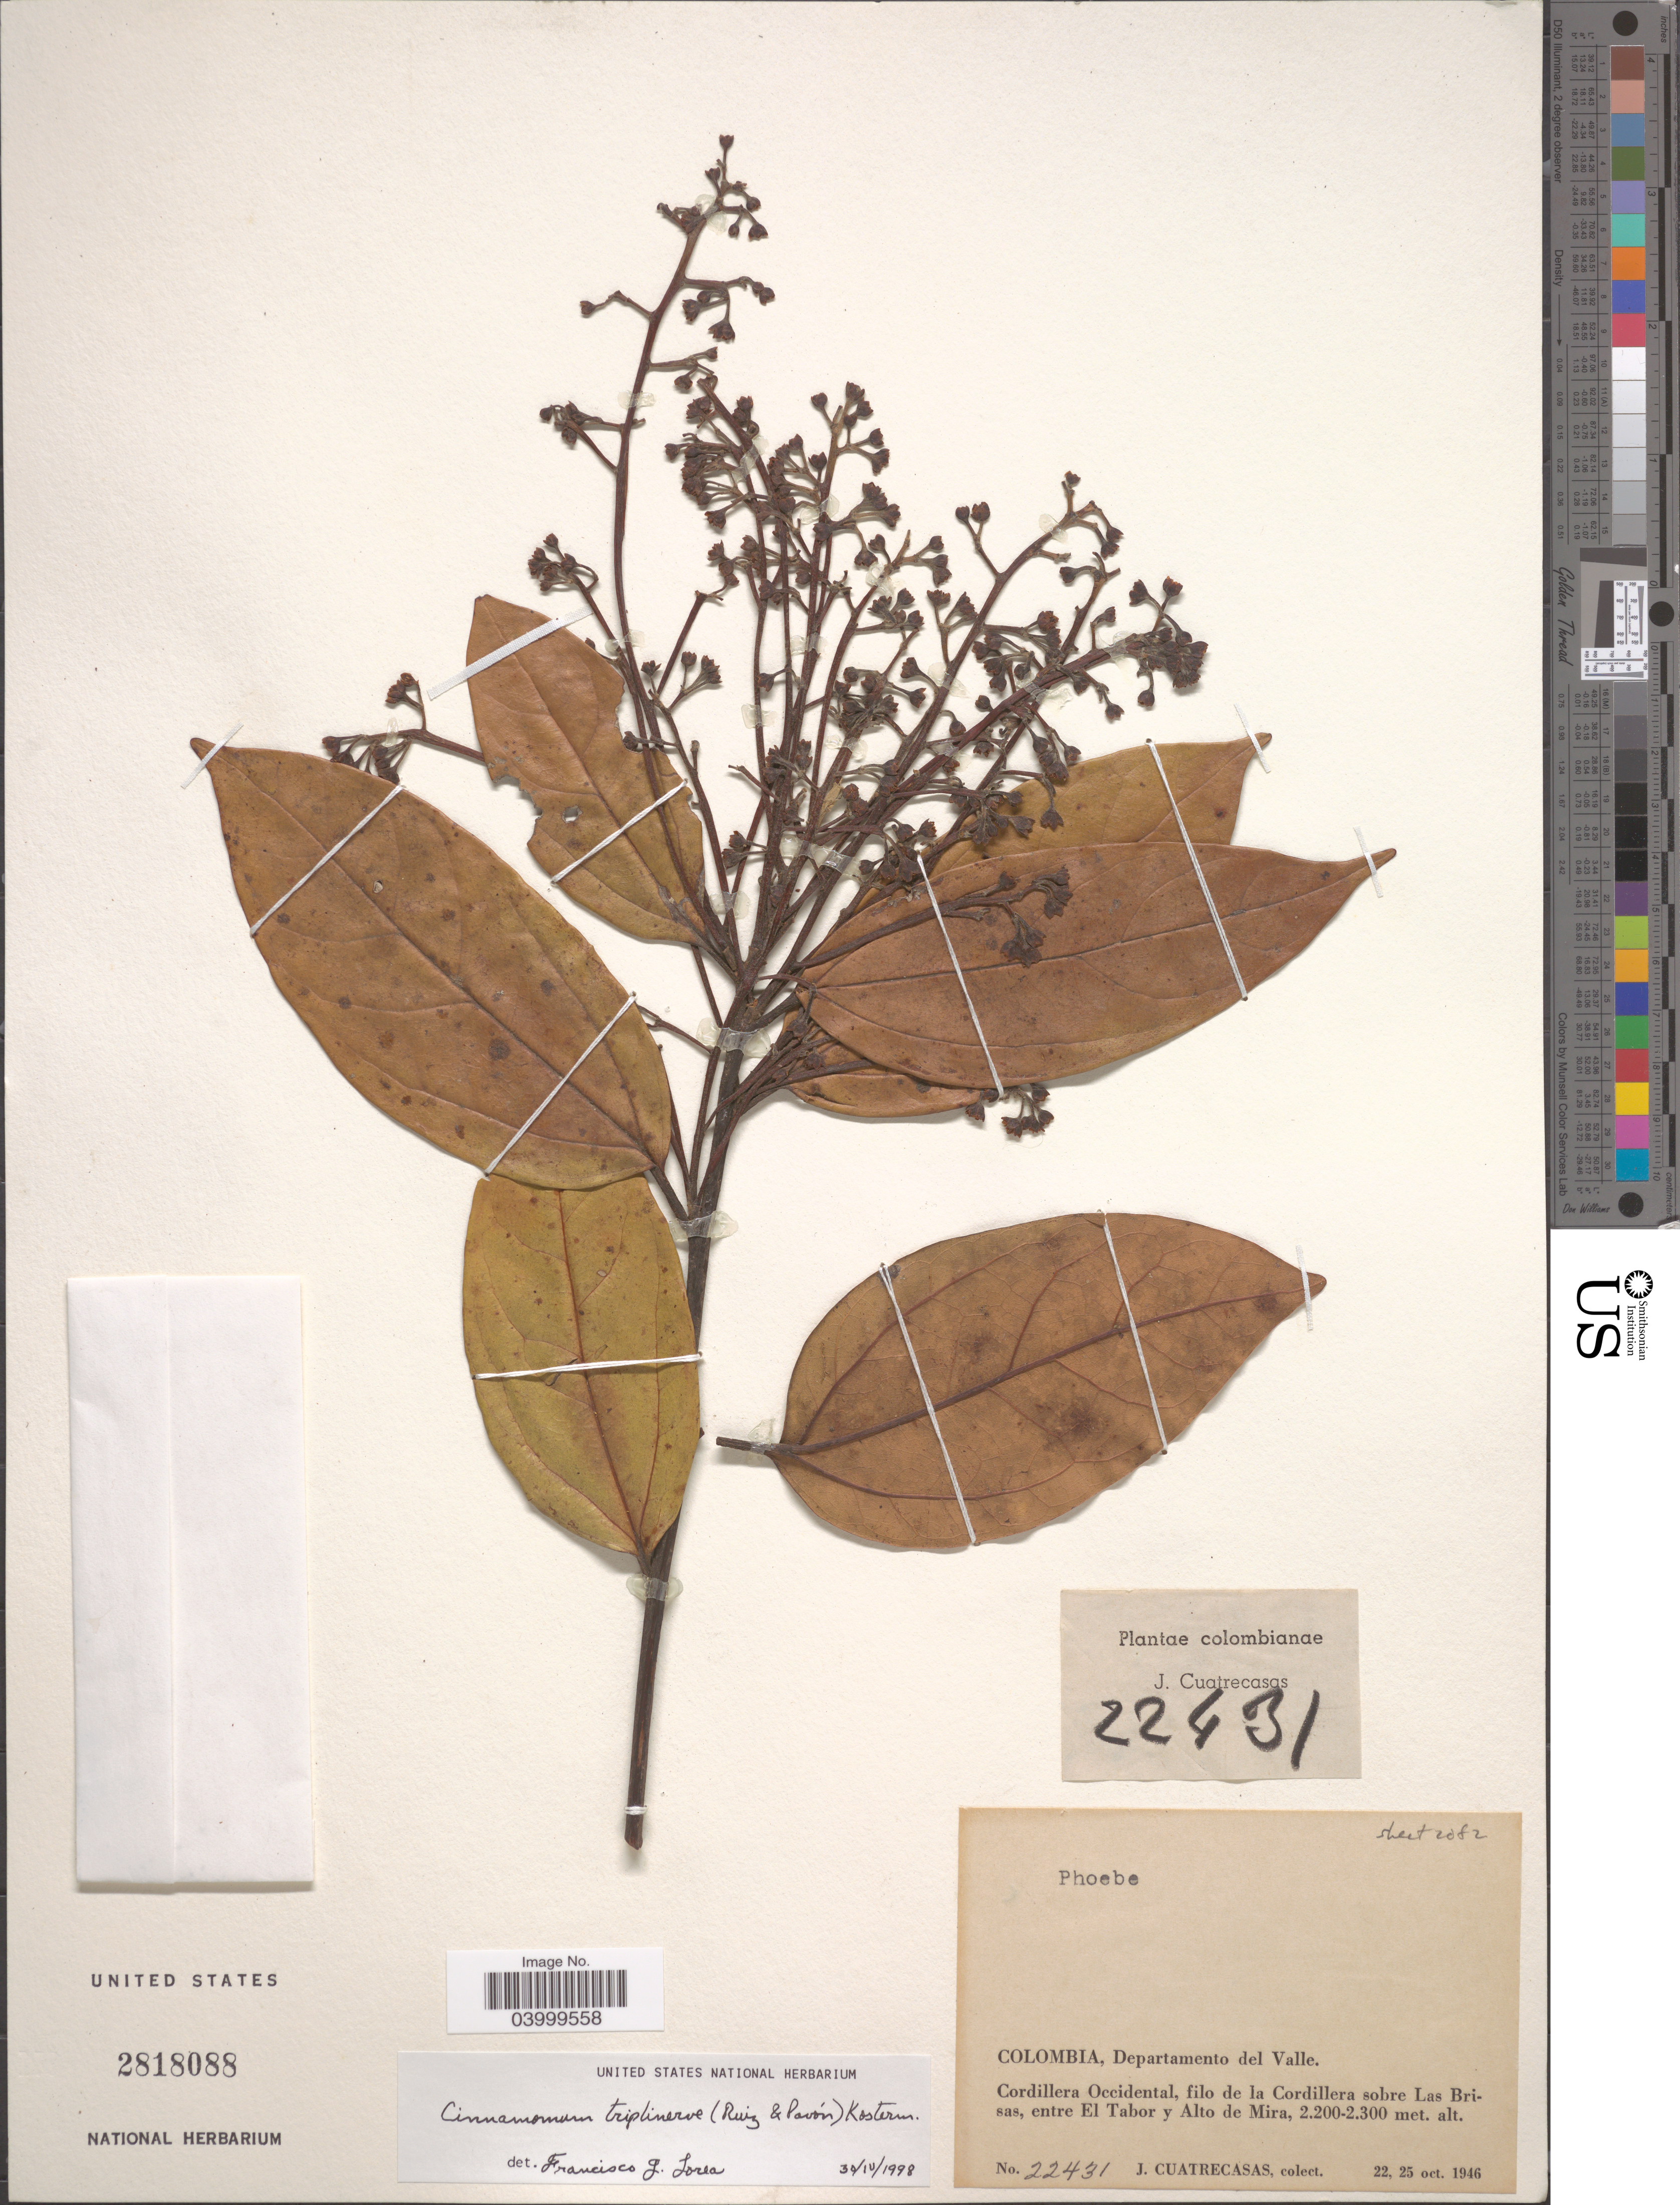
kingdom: Plantae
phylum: Tracheophyta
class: Magnoliopsida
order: Laurales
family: Lauraceae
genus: Cinnamomum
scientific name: Cinnamomum triplinerve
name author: (Ruiz & Pav.) Kosterm.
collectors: J. Cuatrecasas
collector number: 22431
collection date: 1946-10-22/1946-10-25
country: Colombia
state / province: Valle del Cauca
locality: Departamento del Valle. Cordillera Occidental, filo de la Cordillera sobre Las Brisas, entre El Tabor y Alto de Mira.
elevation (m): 2200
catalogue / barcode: US 2818088